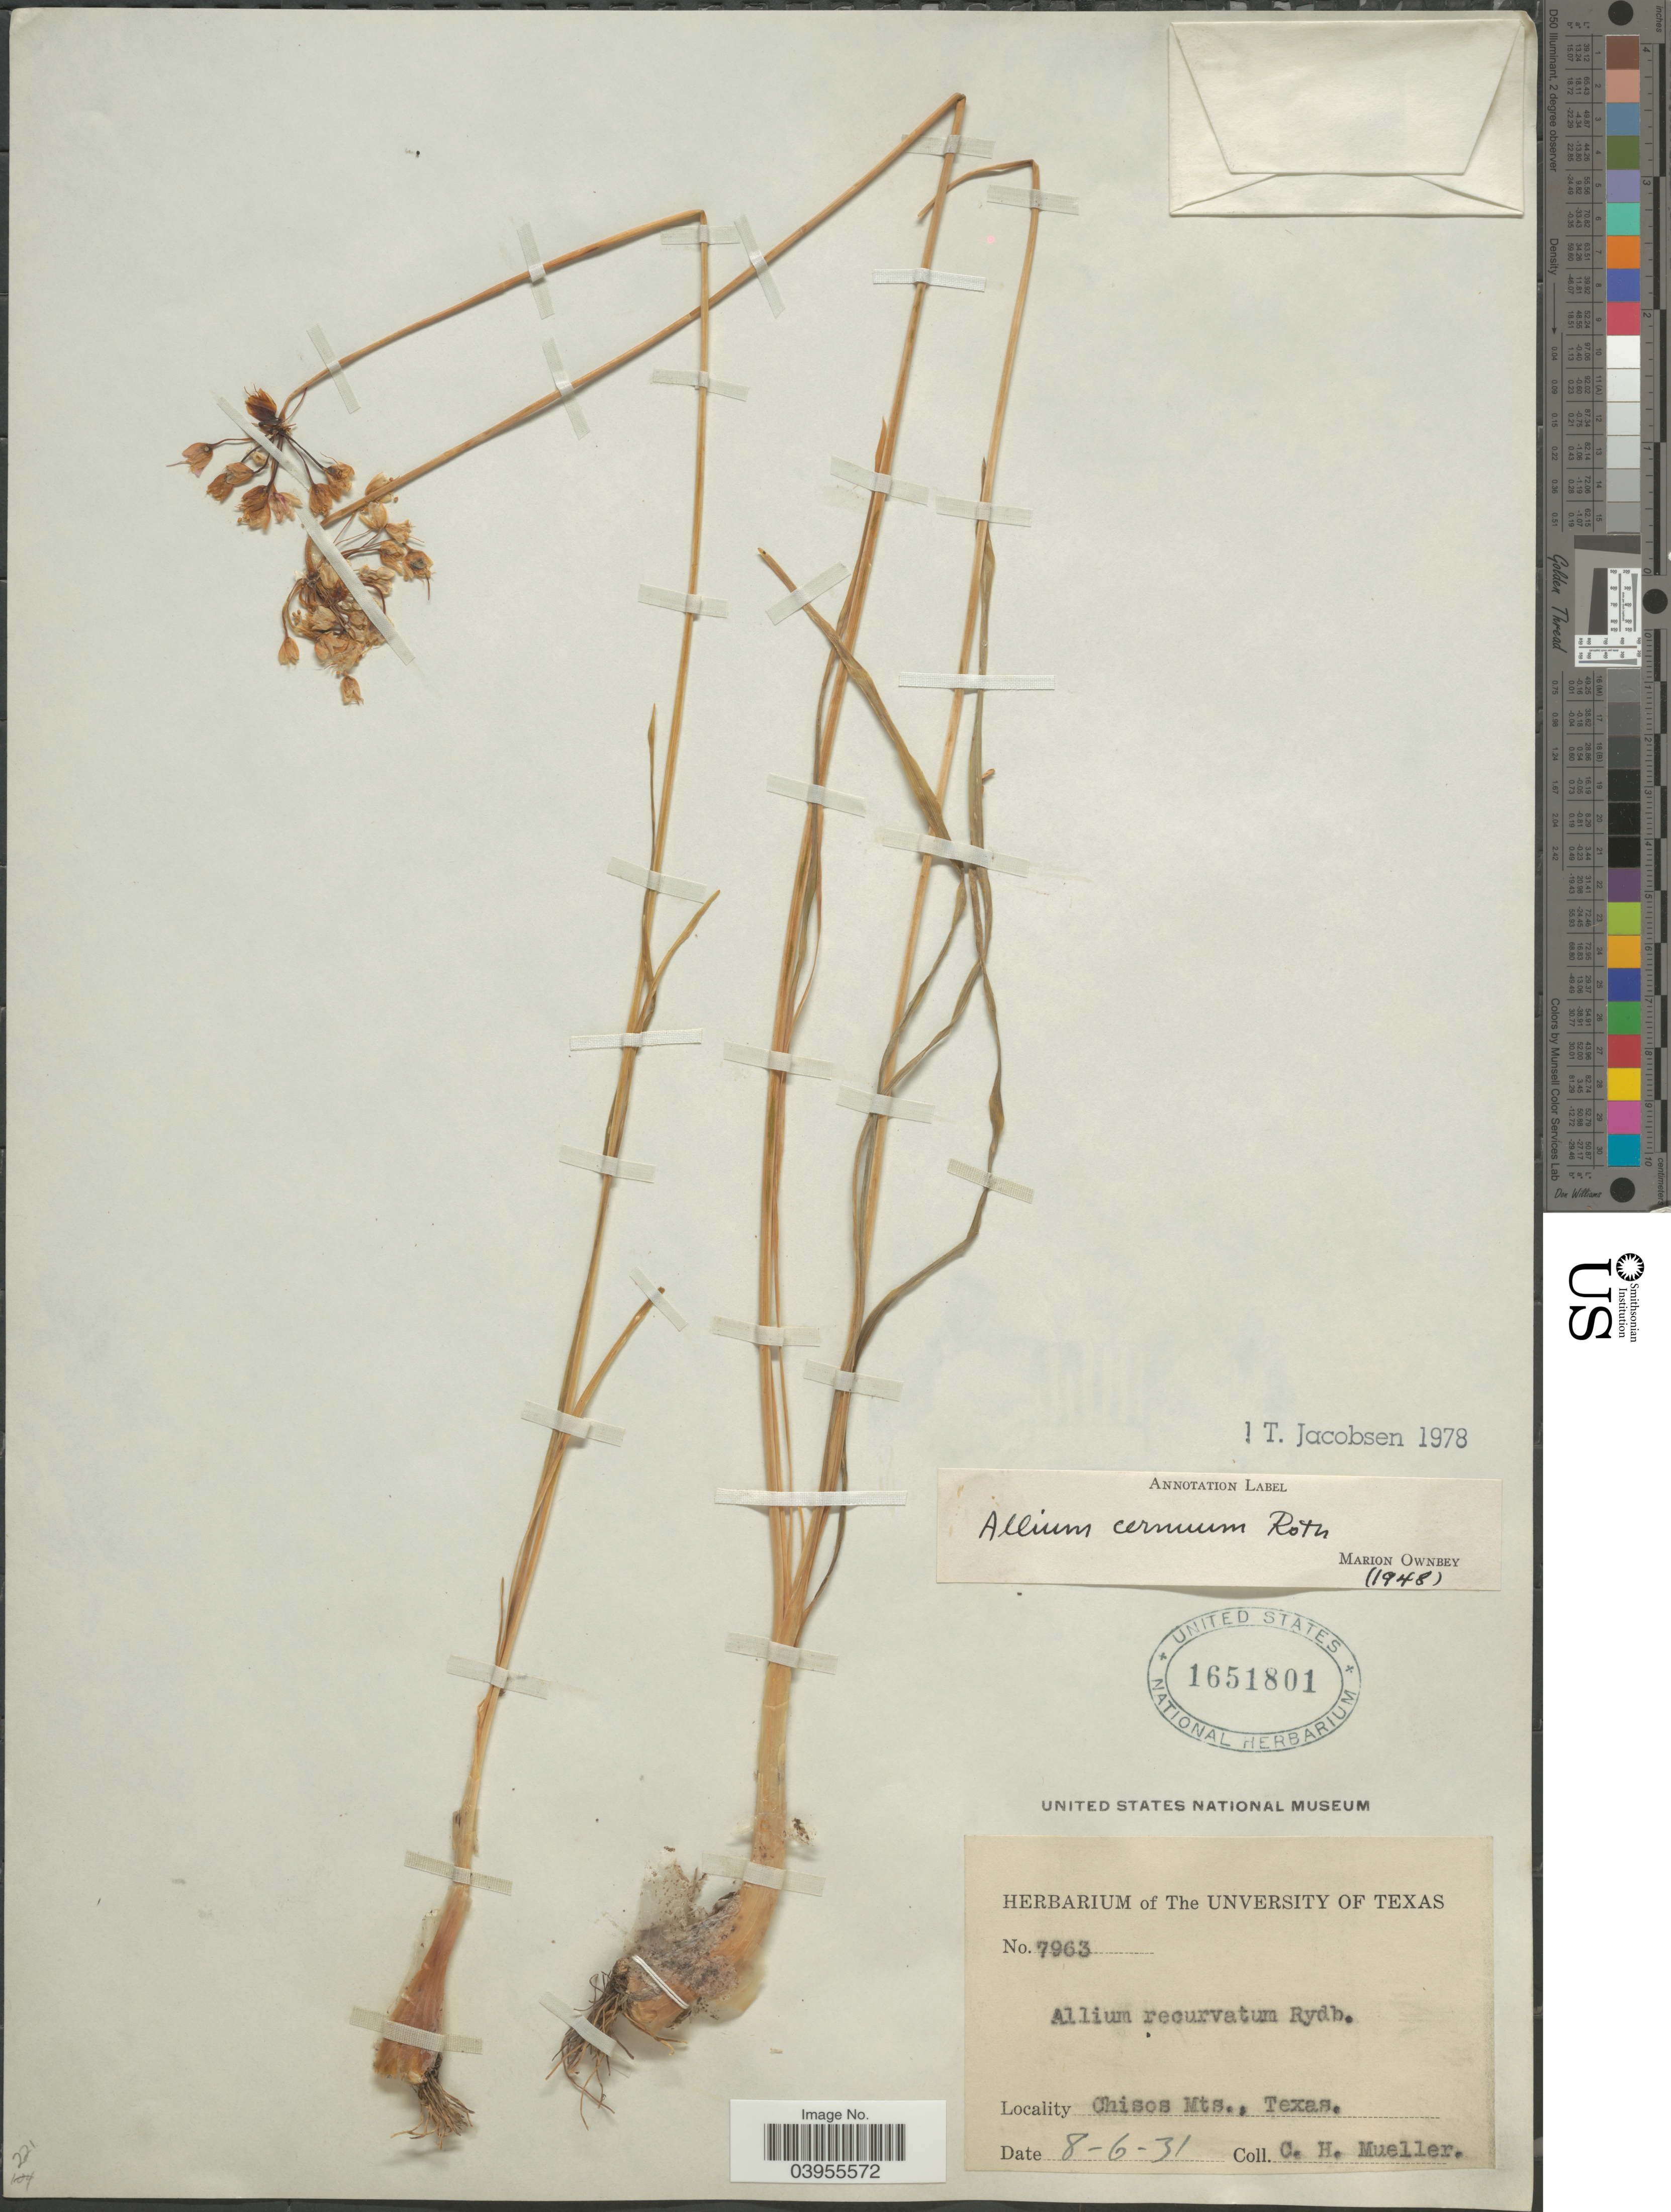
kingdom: Plantae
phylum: Tracheophyta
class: Liliopsida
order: Asparagales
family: Amaryllidaceae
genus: Allium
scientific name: Allium cernuum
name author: Roth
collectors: C. H. Mueller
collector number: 7963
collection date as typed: Transcribed d/m/y: 6/8/31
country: United States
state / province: Texas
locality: Chisos Mt.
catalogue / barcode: US 1651801